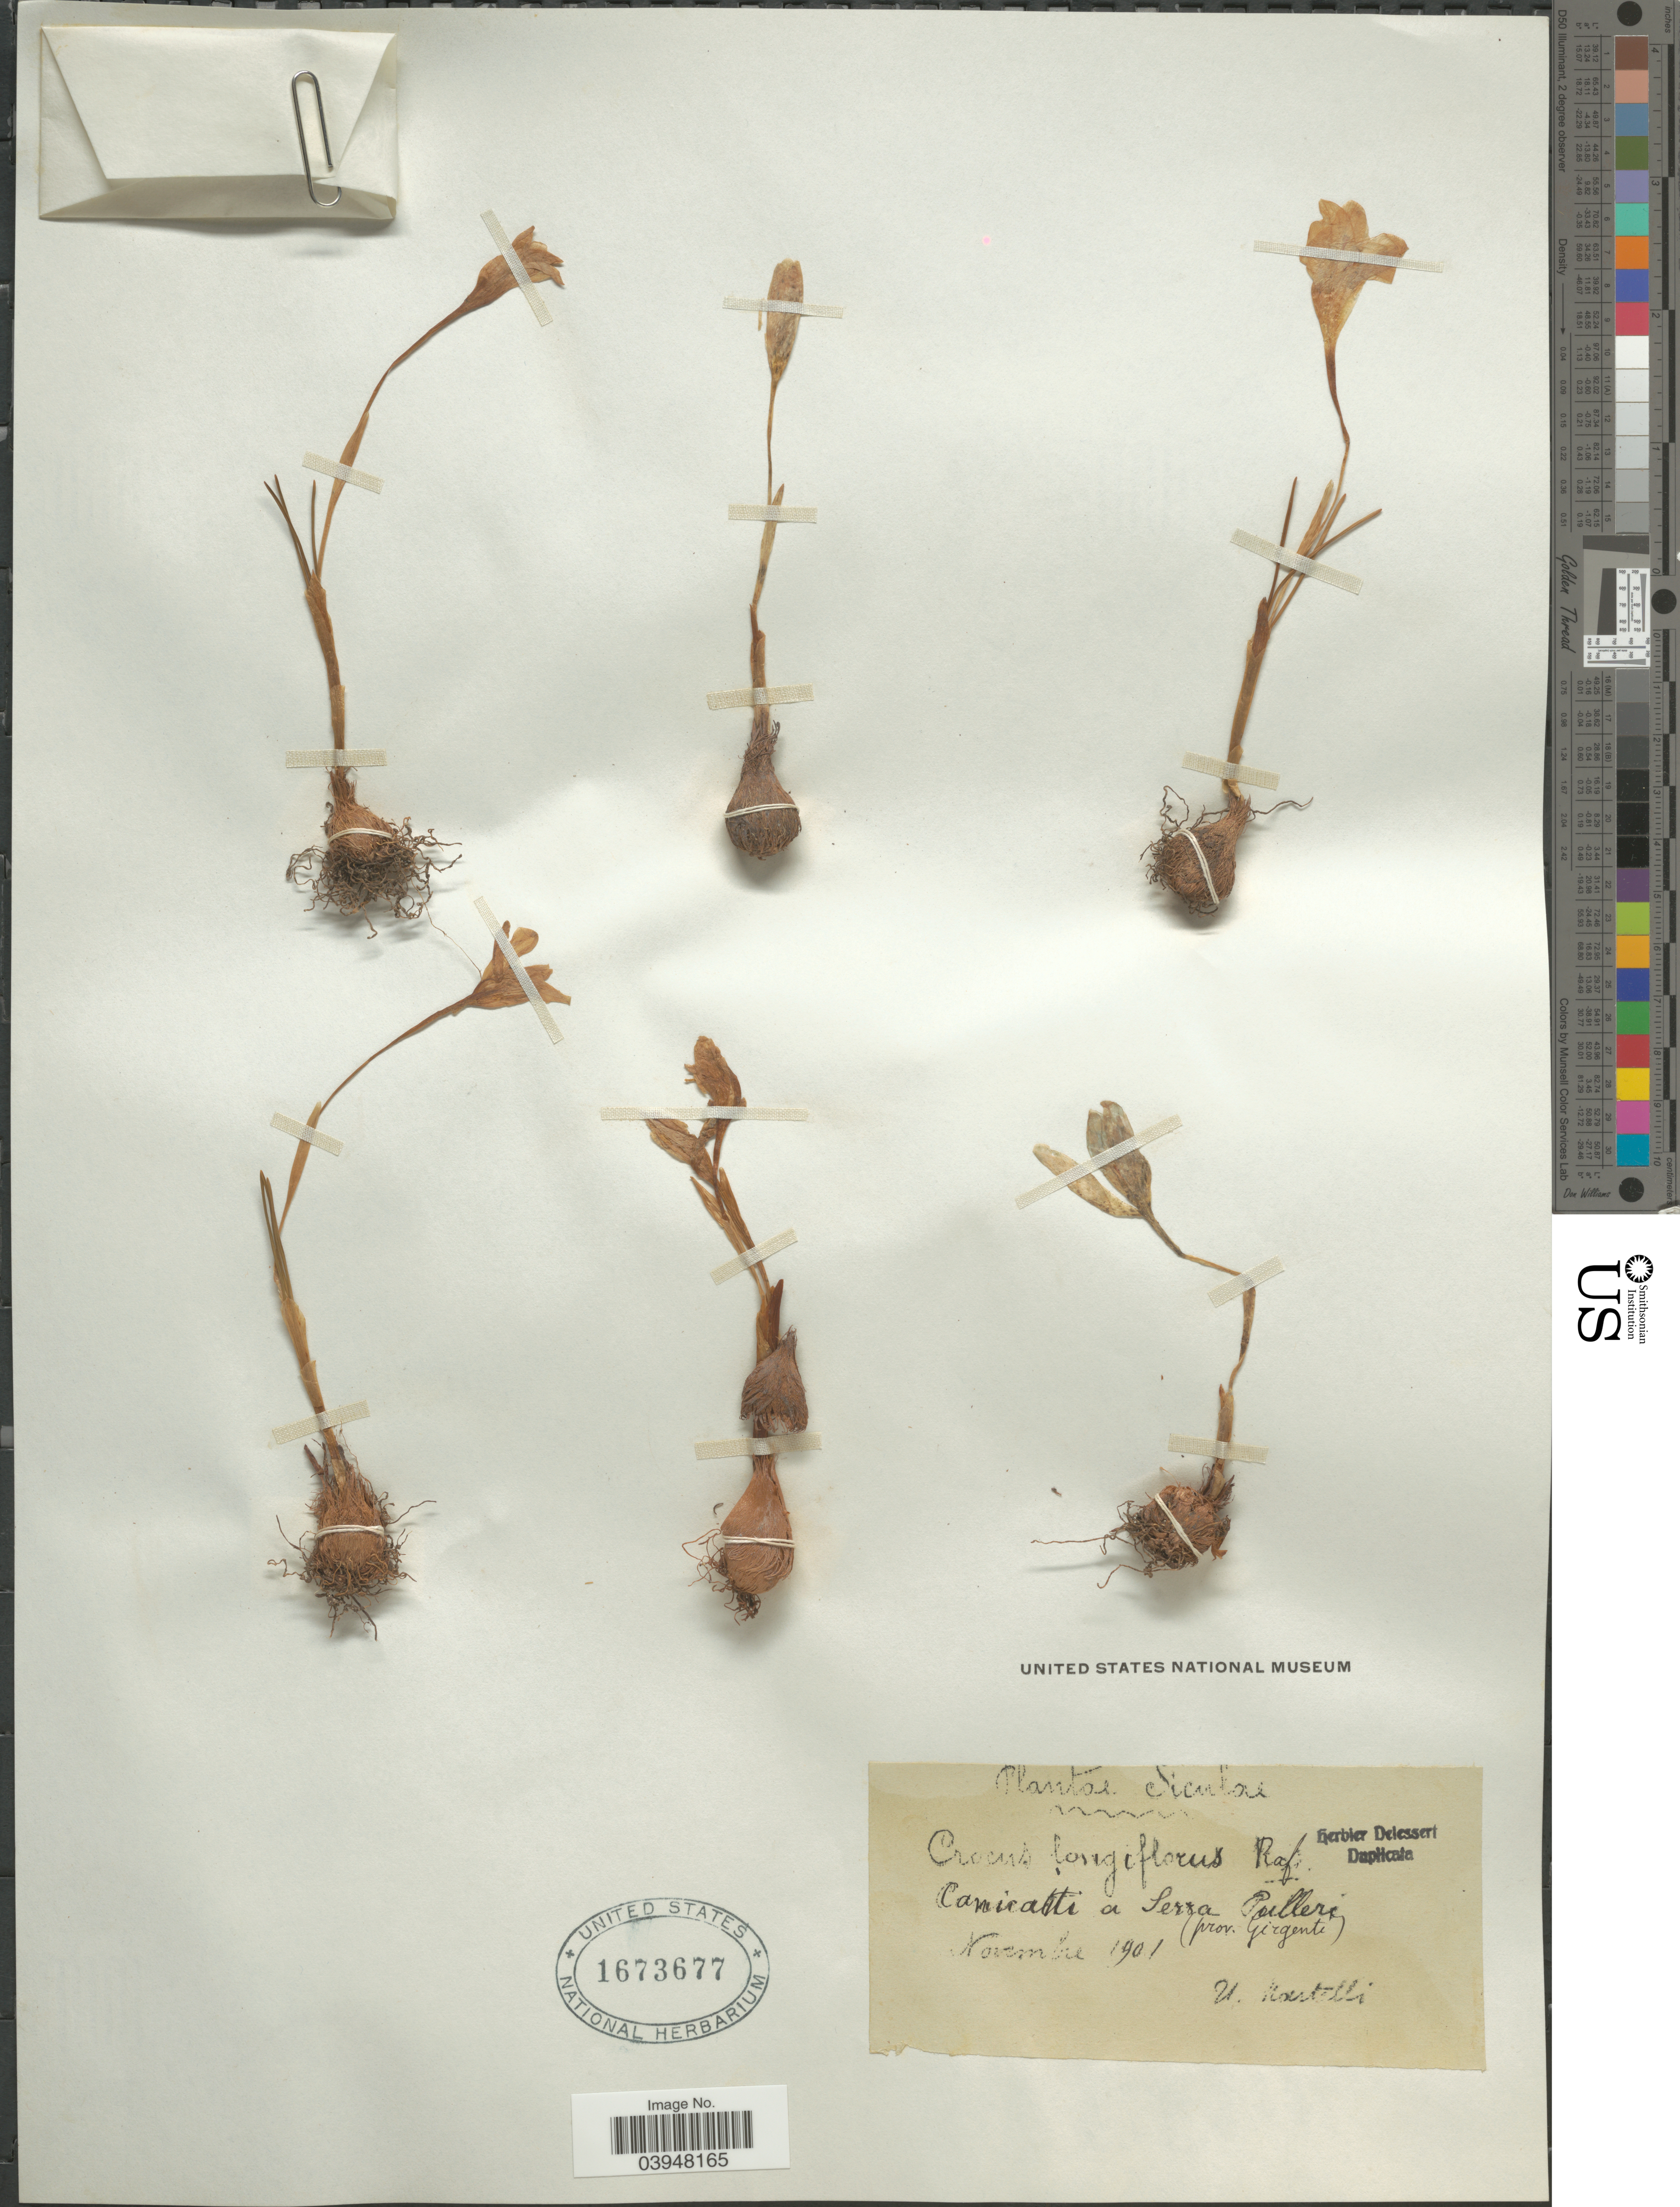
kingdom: Plantae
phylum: Tracheophyta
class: Liliopsida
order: Asparagales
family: Iridaceae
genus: Crocus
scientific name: Crocus longiflorus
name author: Raf.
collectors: U. Martelli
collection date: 1901-11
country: Italy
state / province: Siciliana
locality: Siculae. Canicatti a Serra Pullerí. Prov. Girgenti.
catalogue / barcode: US 1673677